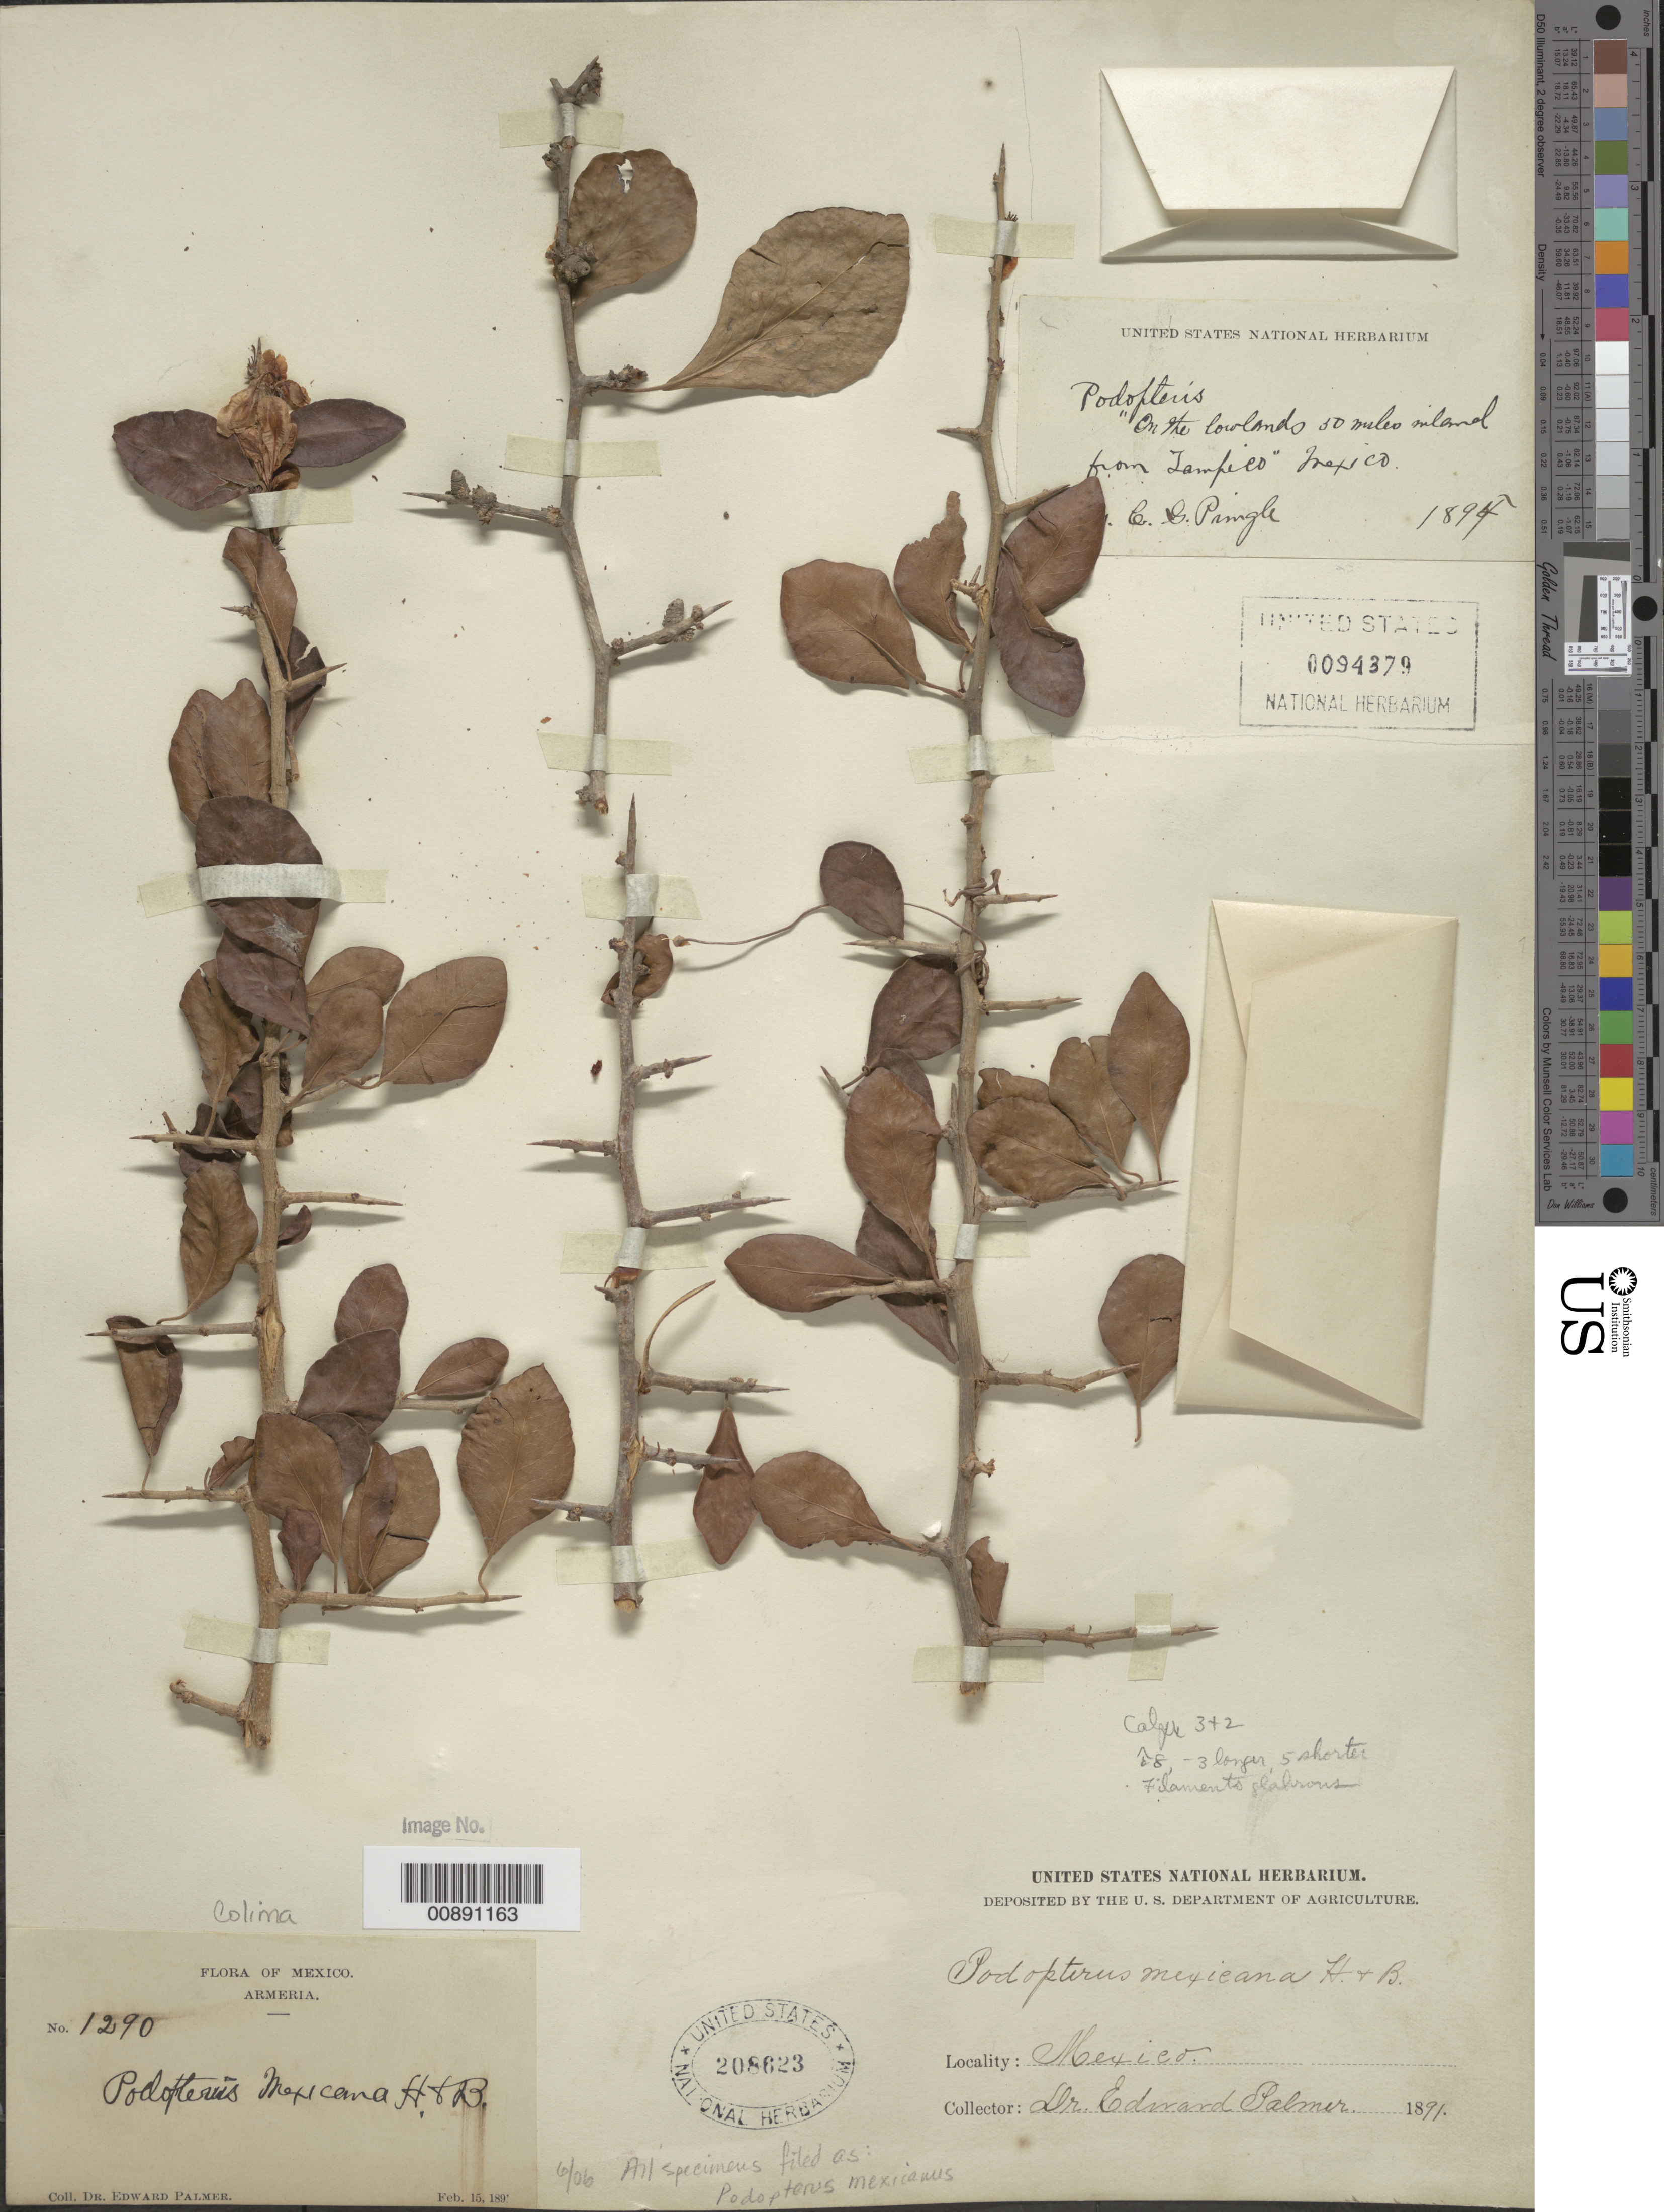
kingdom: Plantae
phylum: Tracheophyta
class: Magnoliopsida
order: Caryophyllales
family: Polygonaceae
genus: Podopterus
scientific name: Podopterus mexicanus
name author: Bonpl.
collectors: C. G. Pringle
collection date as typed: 1894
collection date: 1894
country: Mexico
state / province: Tamaulipas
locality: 50 miles inland from Tampico, Tamaulipas.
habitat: On the lowlands.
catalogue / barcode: US 94379-2